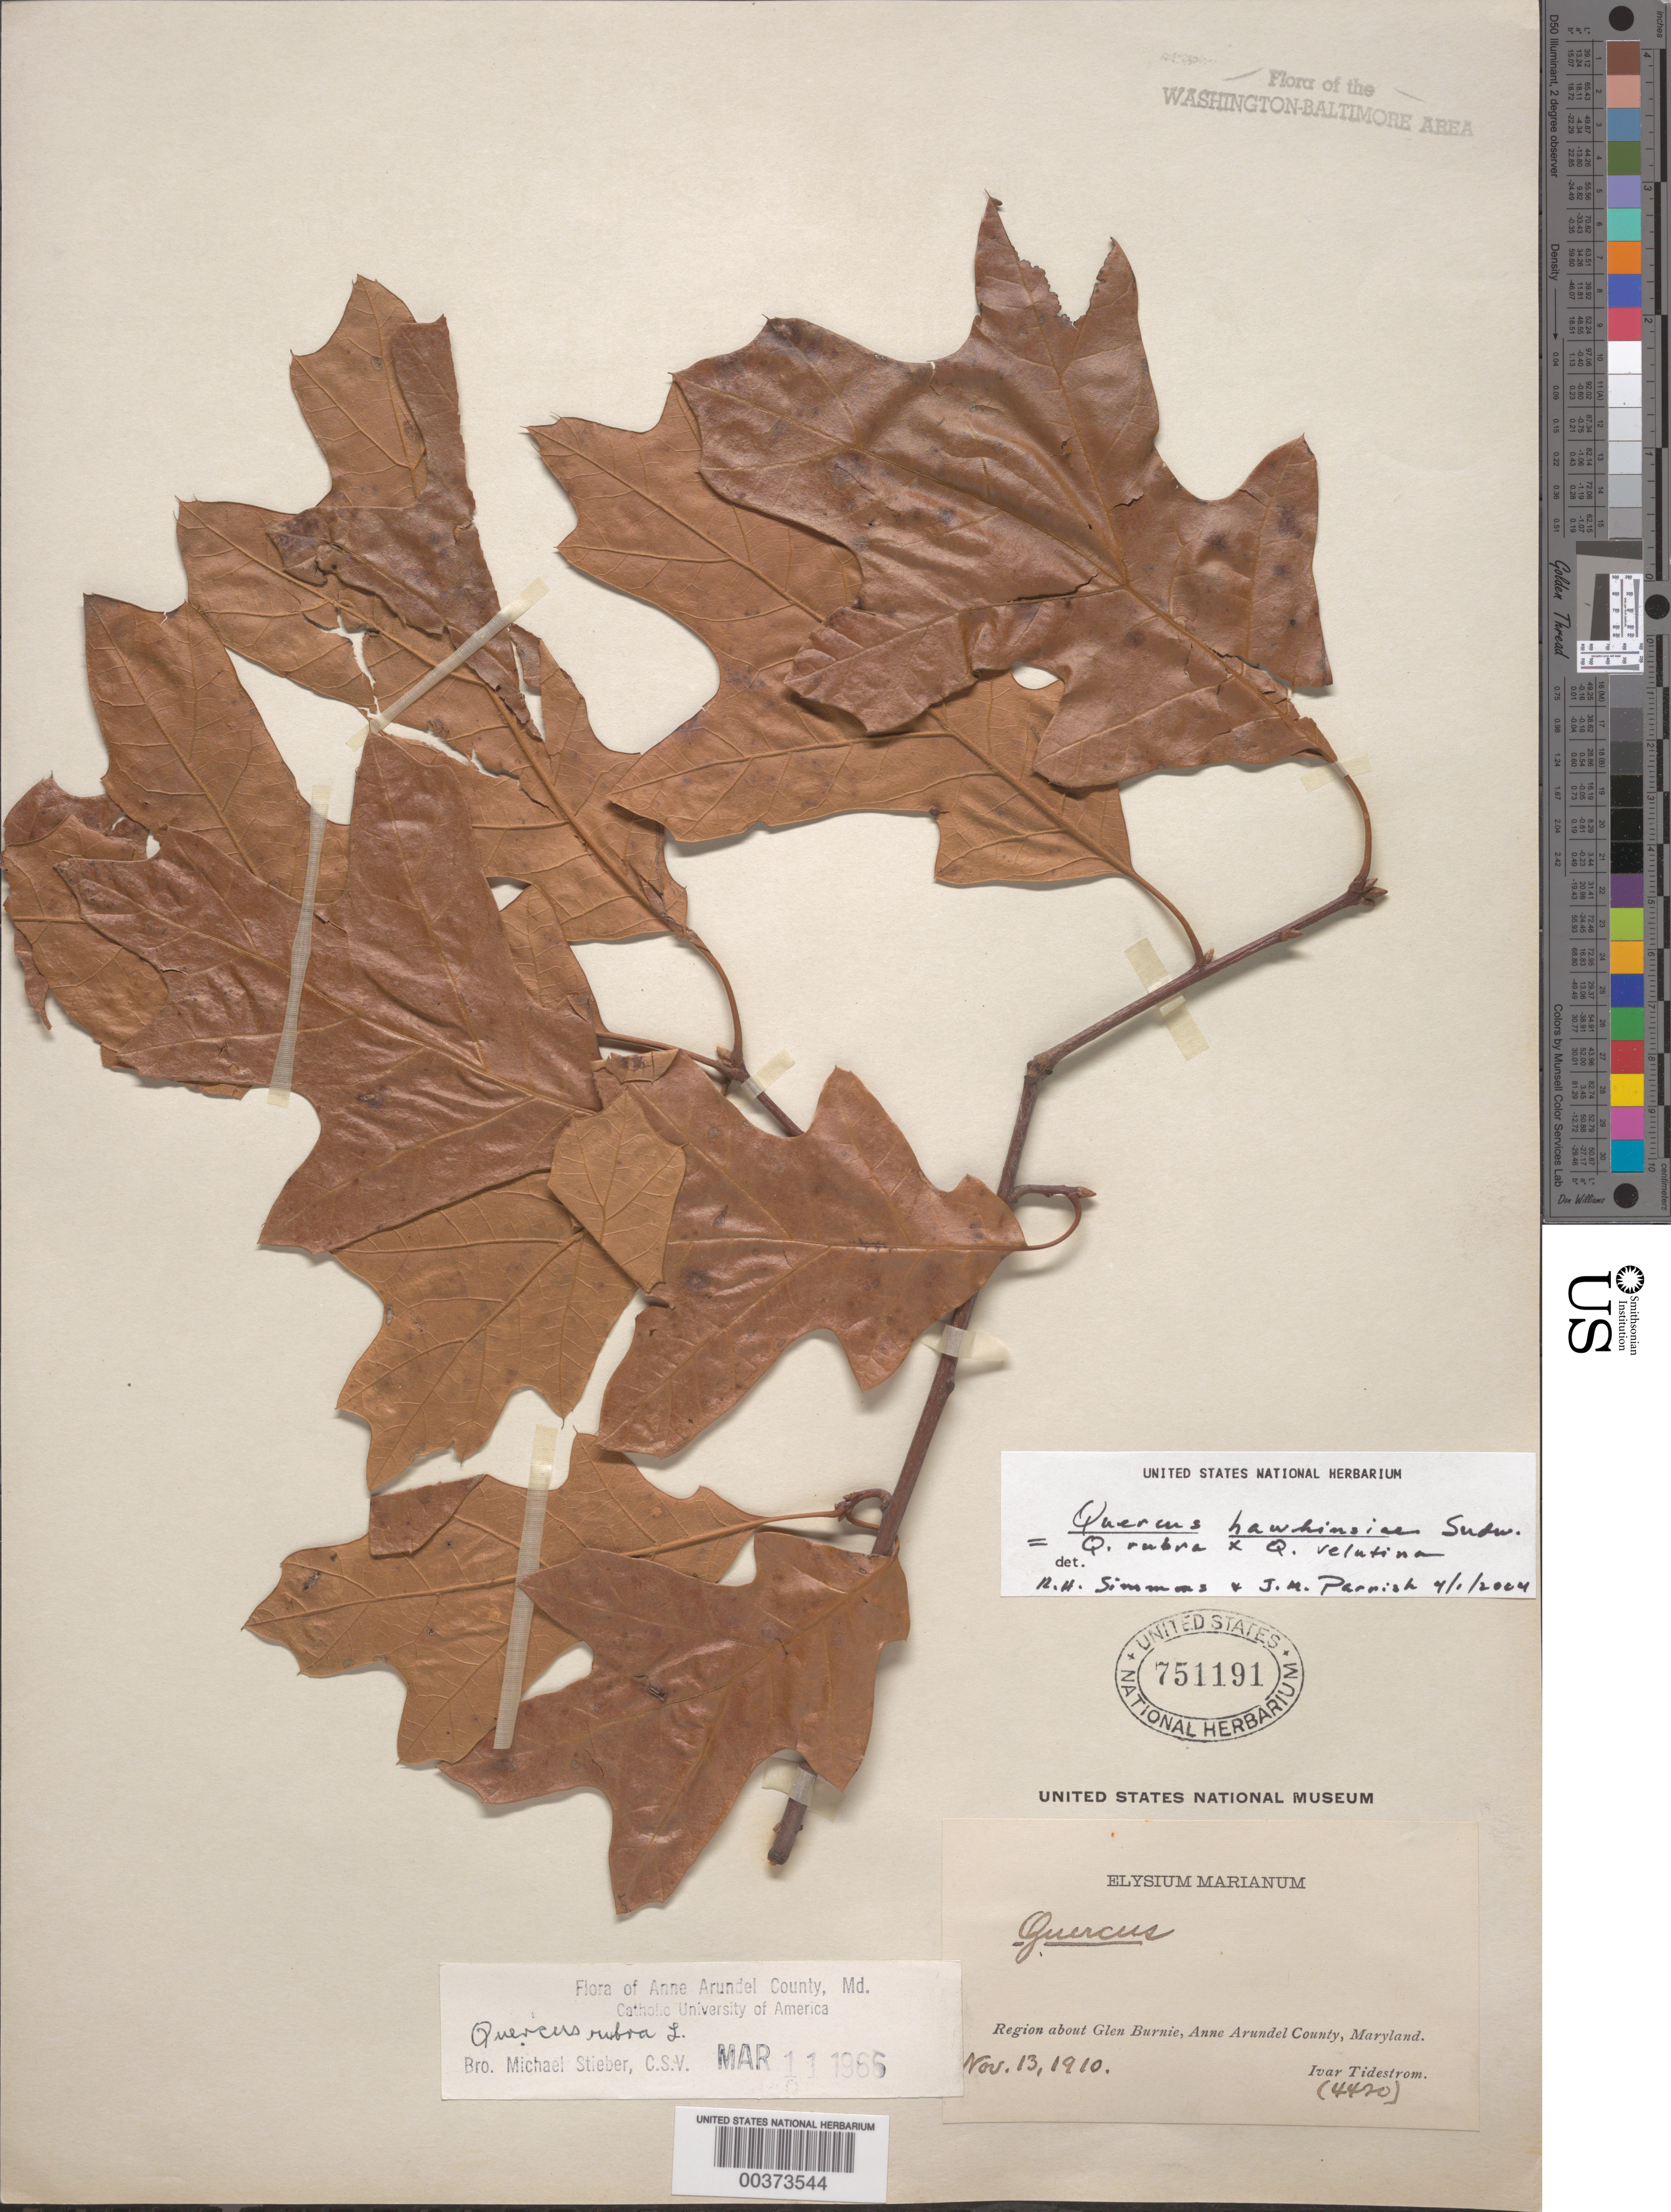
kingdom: Plantae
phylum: Tracheophyta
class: Magnoliopsida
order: Fagales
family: Fagaceae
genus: Quercus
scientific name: Quercus hawkinsii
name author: Sudw.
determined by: Simmons, R. H., (UNITED STATES)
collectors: I. F. Tidestrom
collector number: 4420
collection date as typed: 13 Nov 1910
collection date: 1910-11-13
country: United States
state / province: Maryland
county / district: Anne Arundel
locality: Glen Burnie region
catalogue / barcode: US 751191